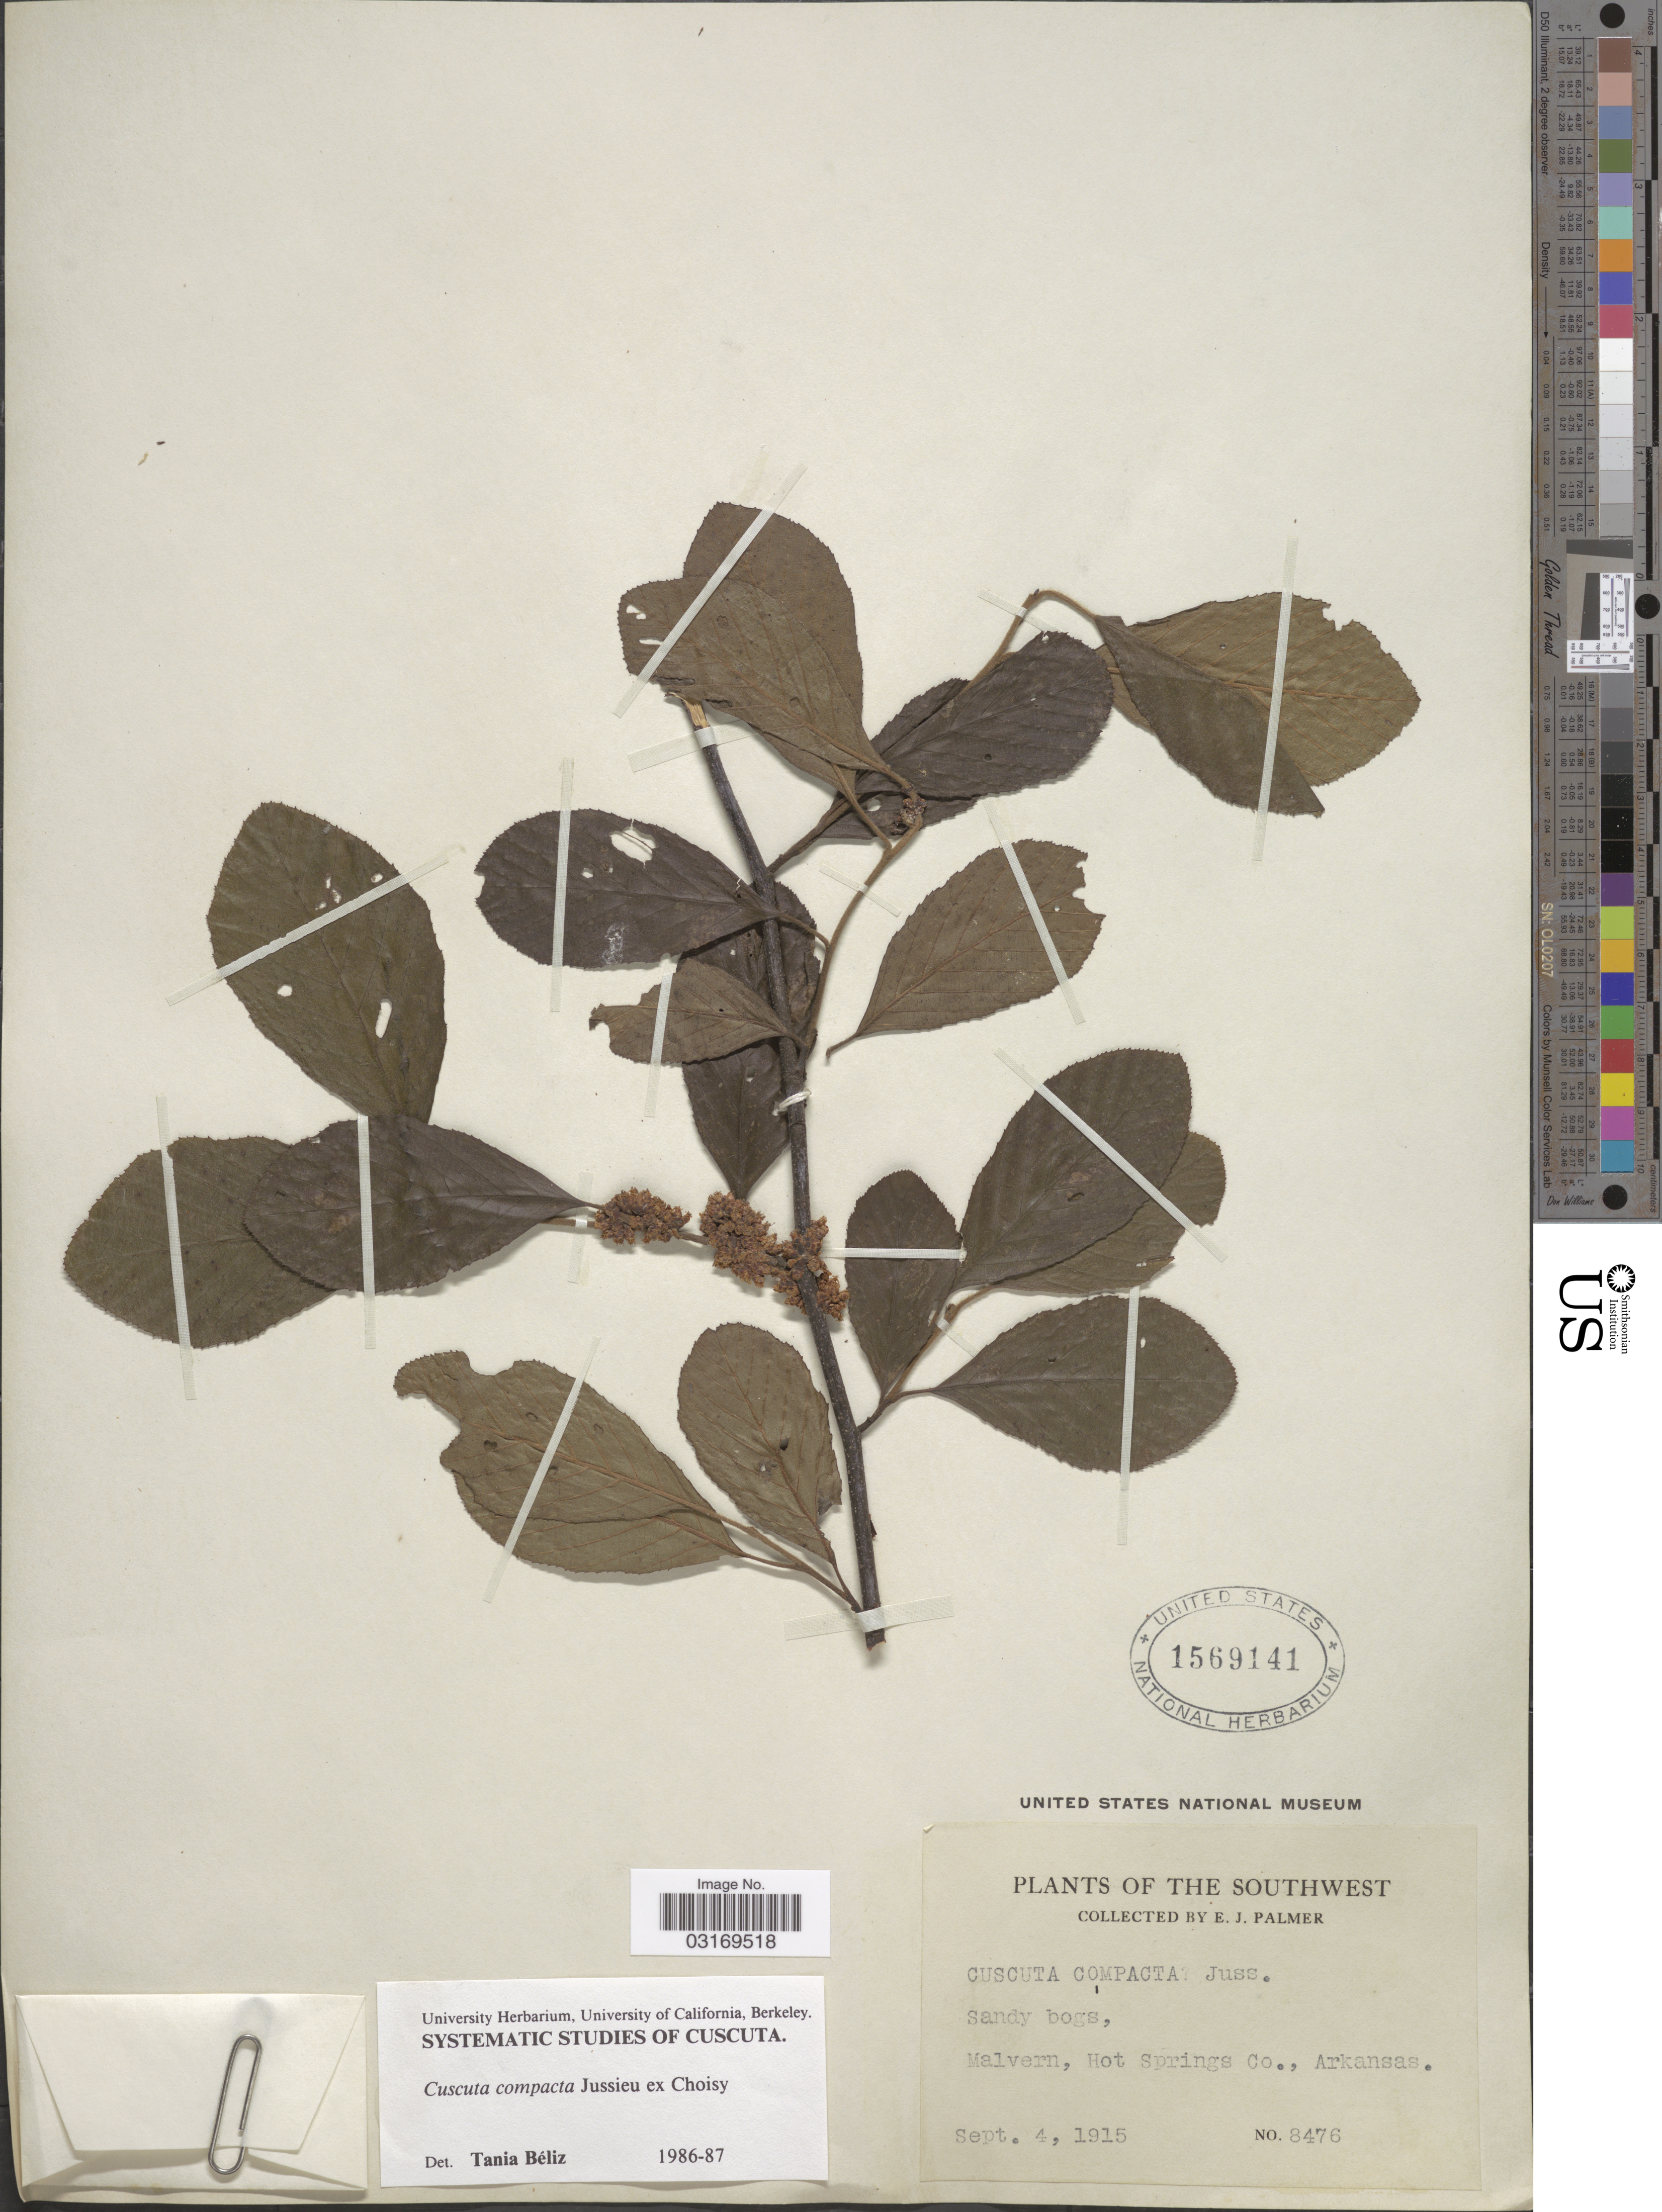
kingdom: Plantae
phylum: Tracheophyta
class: Magnoliopsida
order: Solanales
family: Convolvulaceae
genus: Cuscuta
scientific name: Cuscuta compacta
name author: Juss. ex Choisy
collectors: E. J. Palmer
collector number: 8476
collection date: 1915-09-04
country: United States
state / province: Arkansas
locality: The Southwest. Malvern, Hot Springs Co.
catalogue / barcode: US 1569141